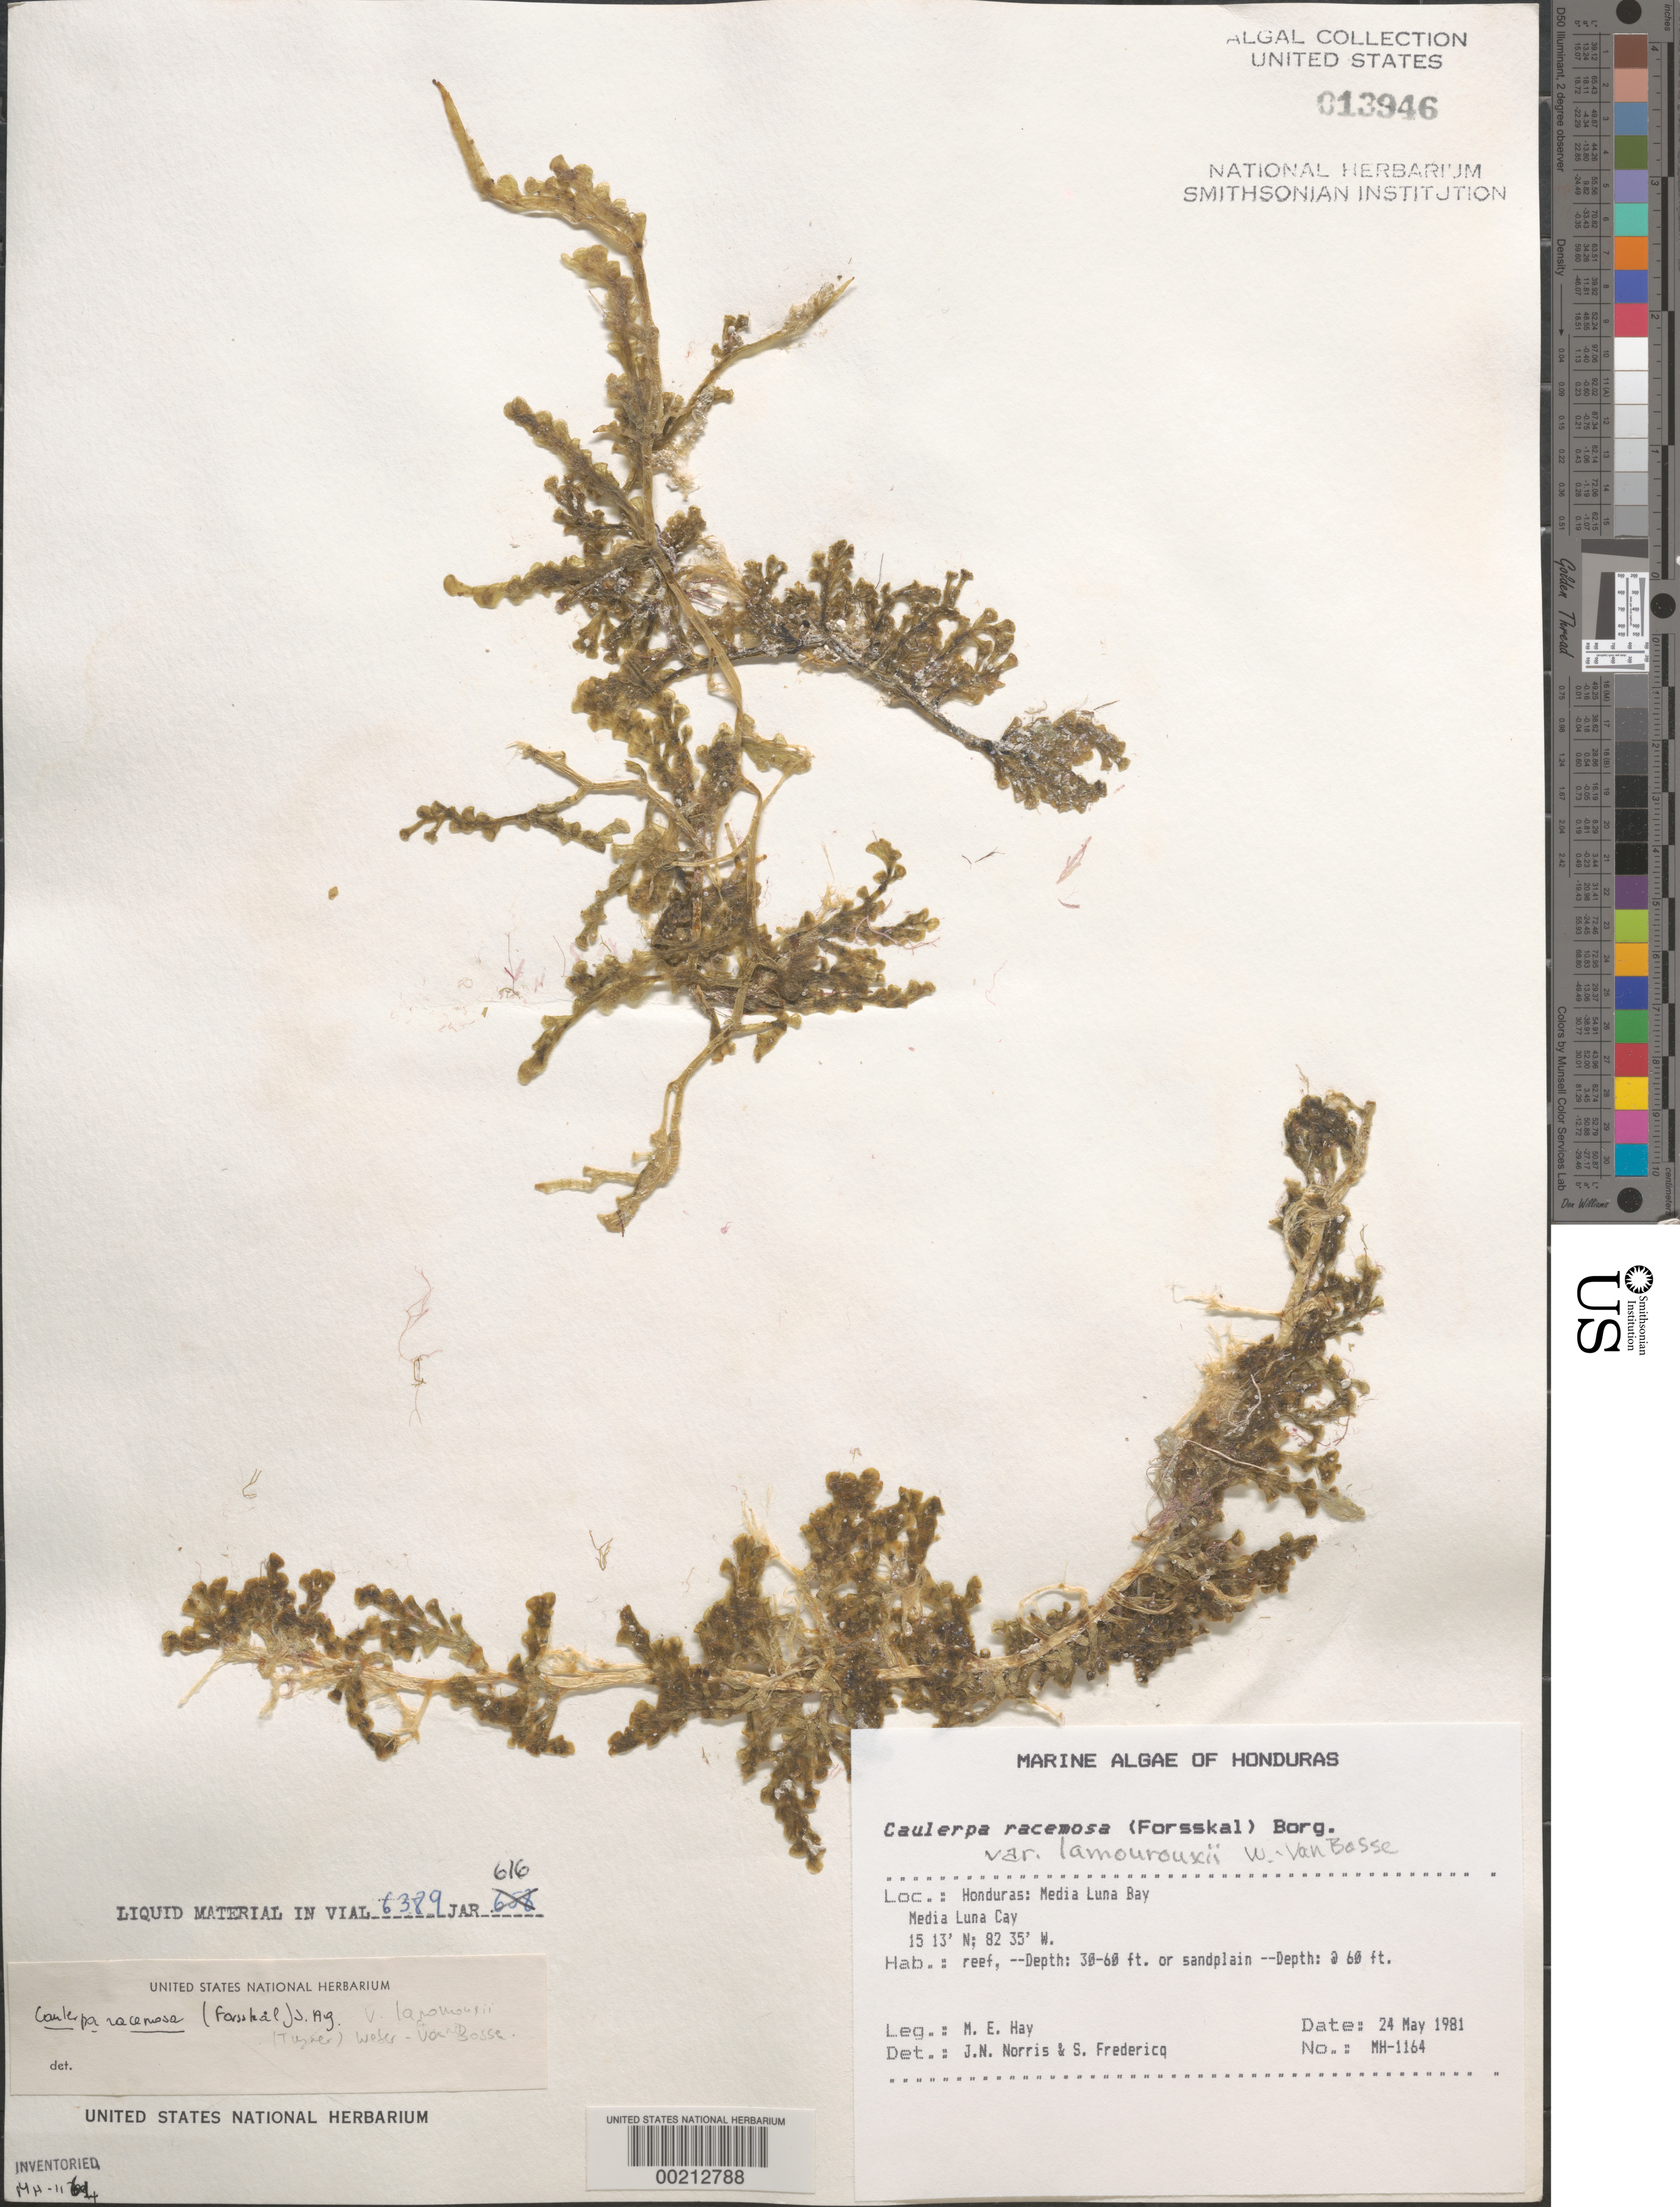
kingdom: Plantae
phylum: Chlorophyta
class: Ulvophyceae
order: Bryopsidales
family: Caulerpaceae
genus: Caulerpa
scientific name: Caulerpa racemosa var. lamourouxii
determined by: Norris, J. N.; Fredericq, S.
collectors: M. E. Hay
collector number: MEH-1164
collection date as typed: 24 May 1981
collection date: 1981-05-24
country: Honduras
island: Media Luna Cay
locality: Media Luna Bay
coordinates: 15 13' N, 82 35' W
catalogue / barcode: US 13946